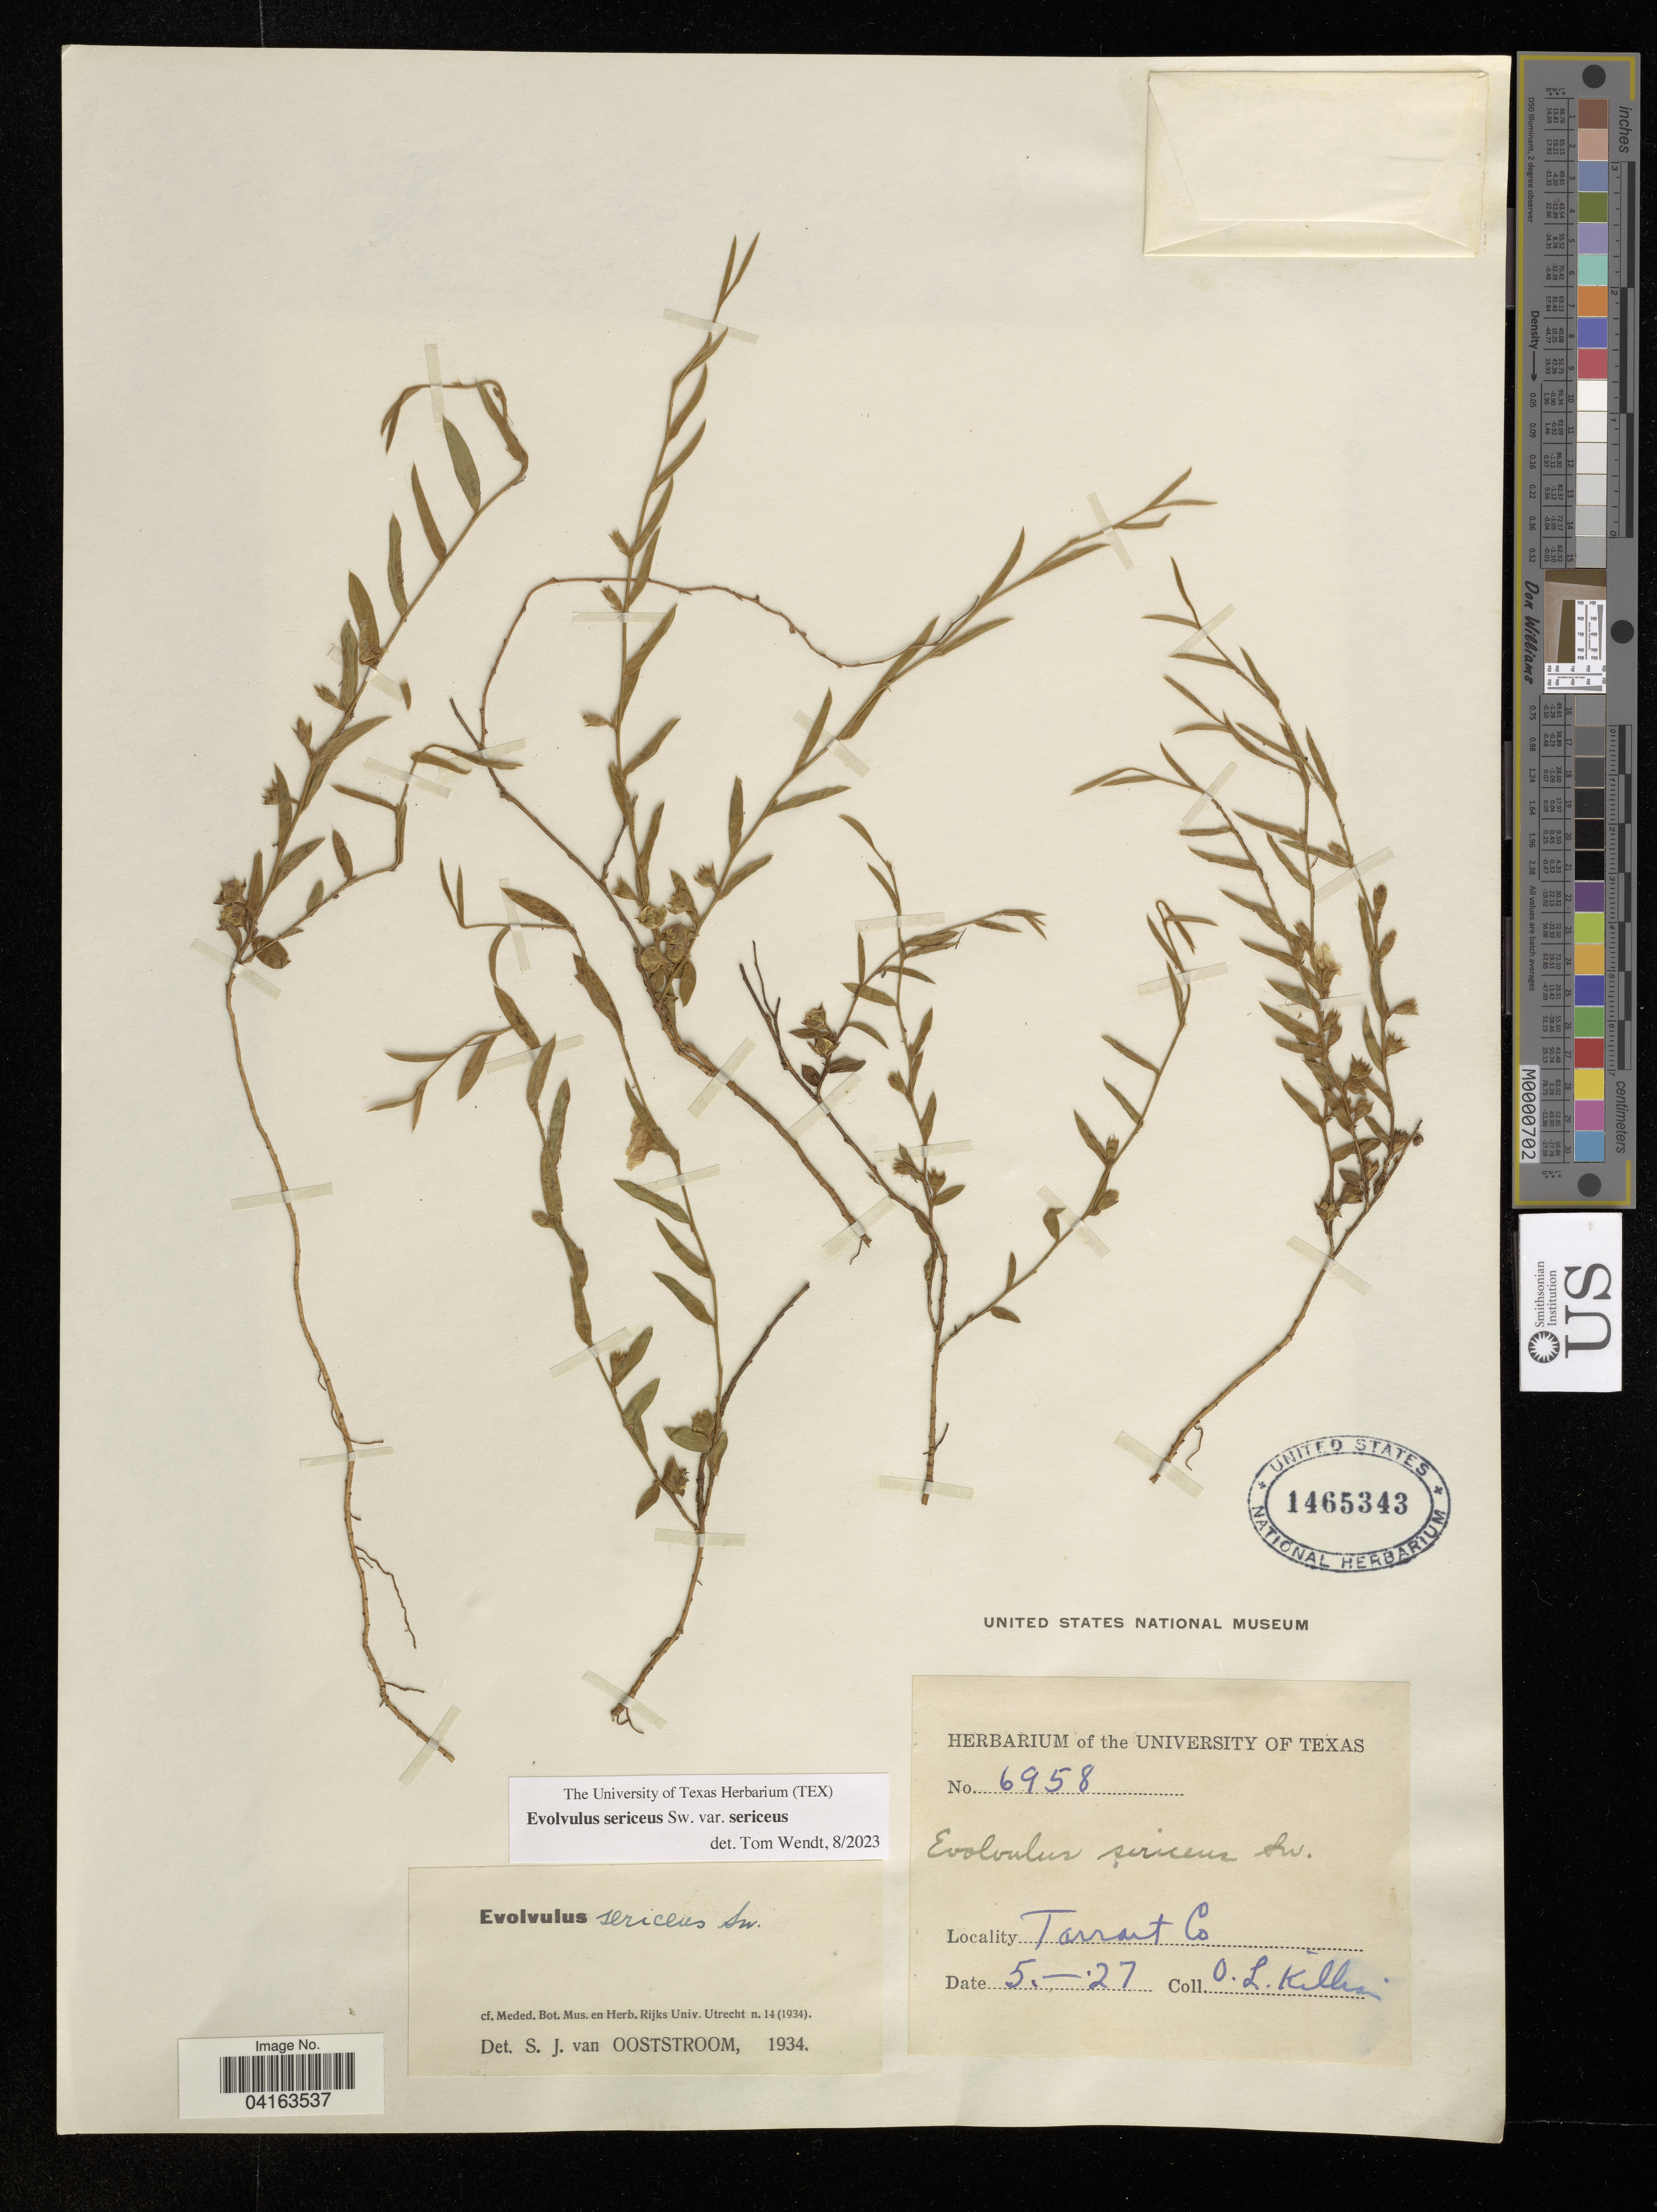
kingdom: Plantae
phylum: Tracheophyta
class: Magnoliopsida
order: Solanales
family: Convolvulaceae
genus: Evolvulus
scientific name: Evolvulus sericeus var. sericeus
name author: Sw.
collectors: O. Killian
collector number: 6958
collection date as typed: MAY 27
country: United States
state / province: Texas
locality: Tarrant Co.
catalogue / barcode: US 1465343